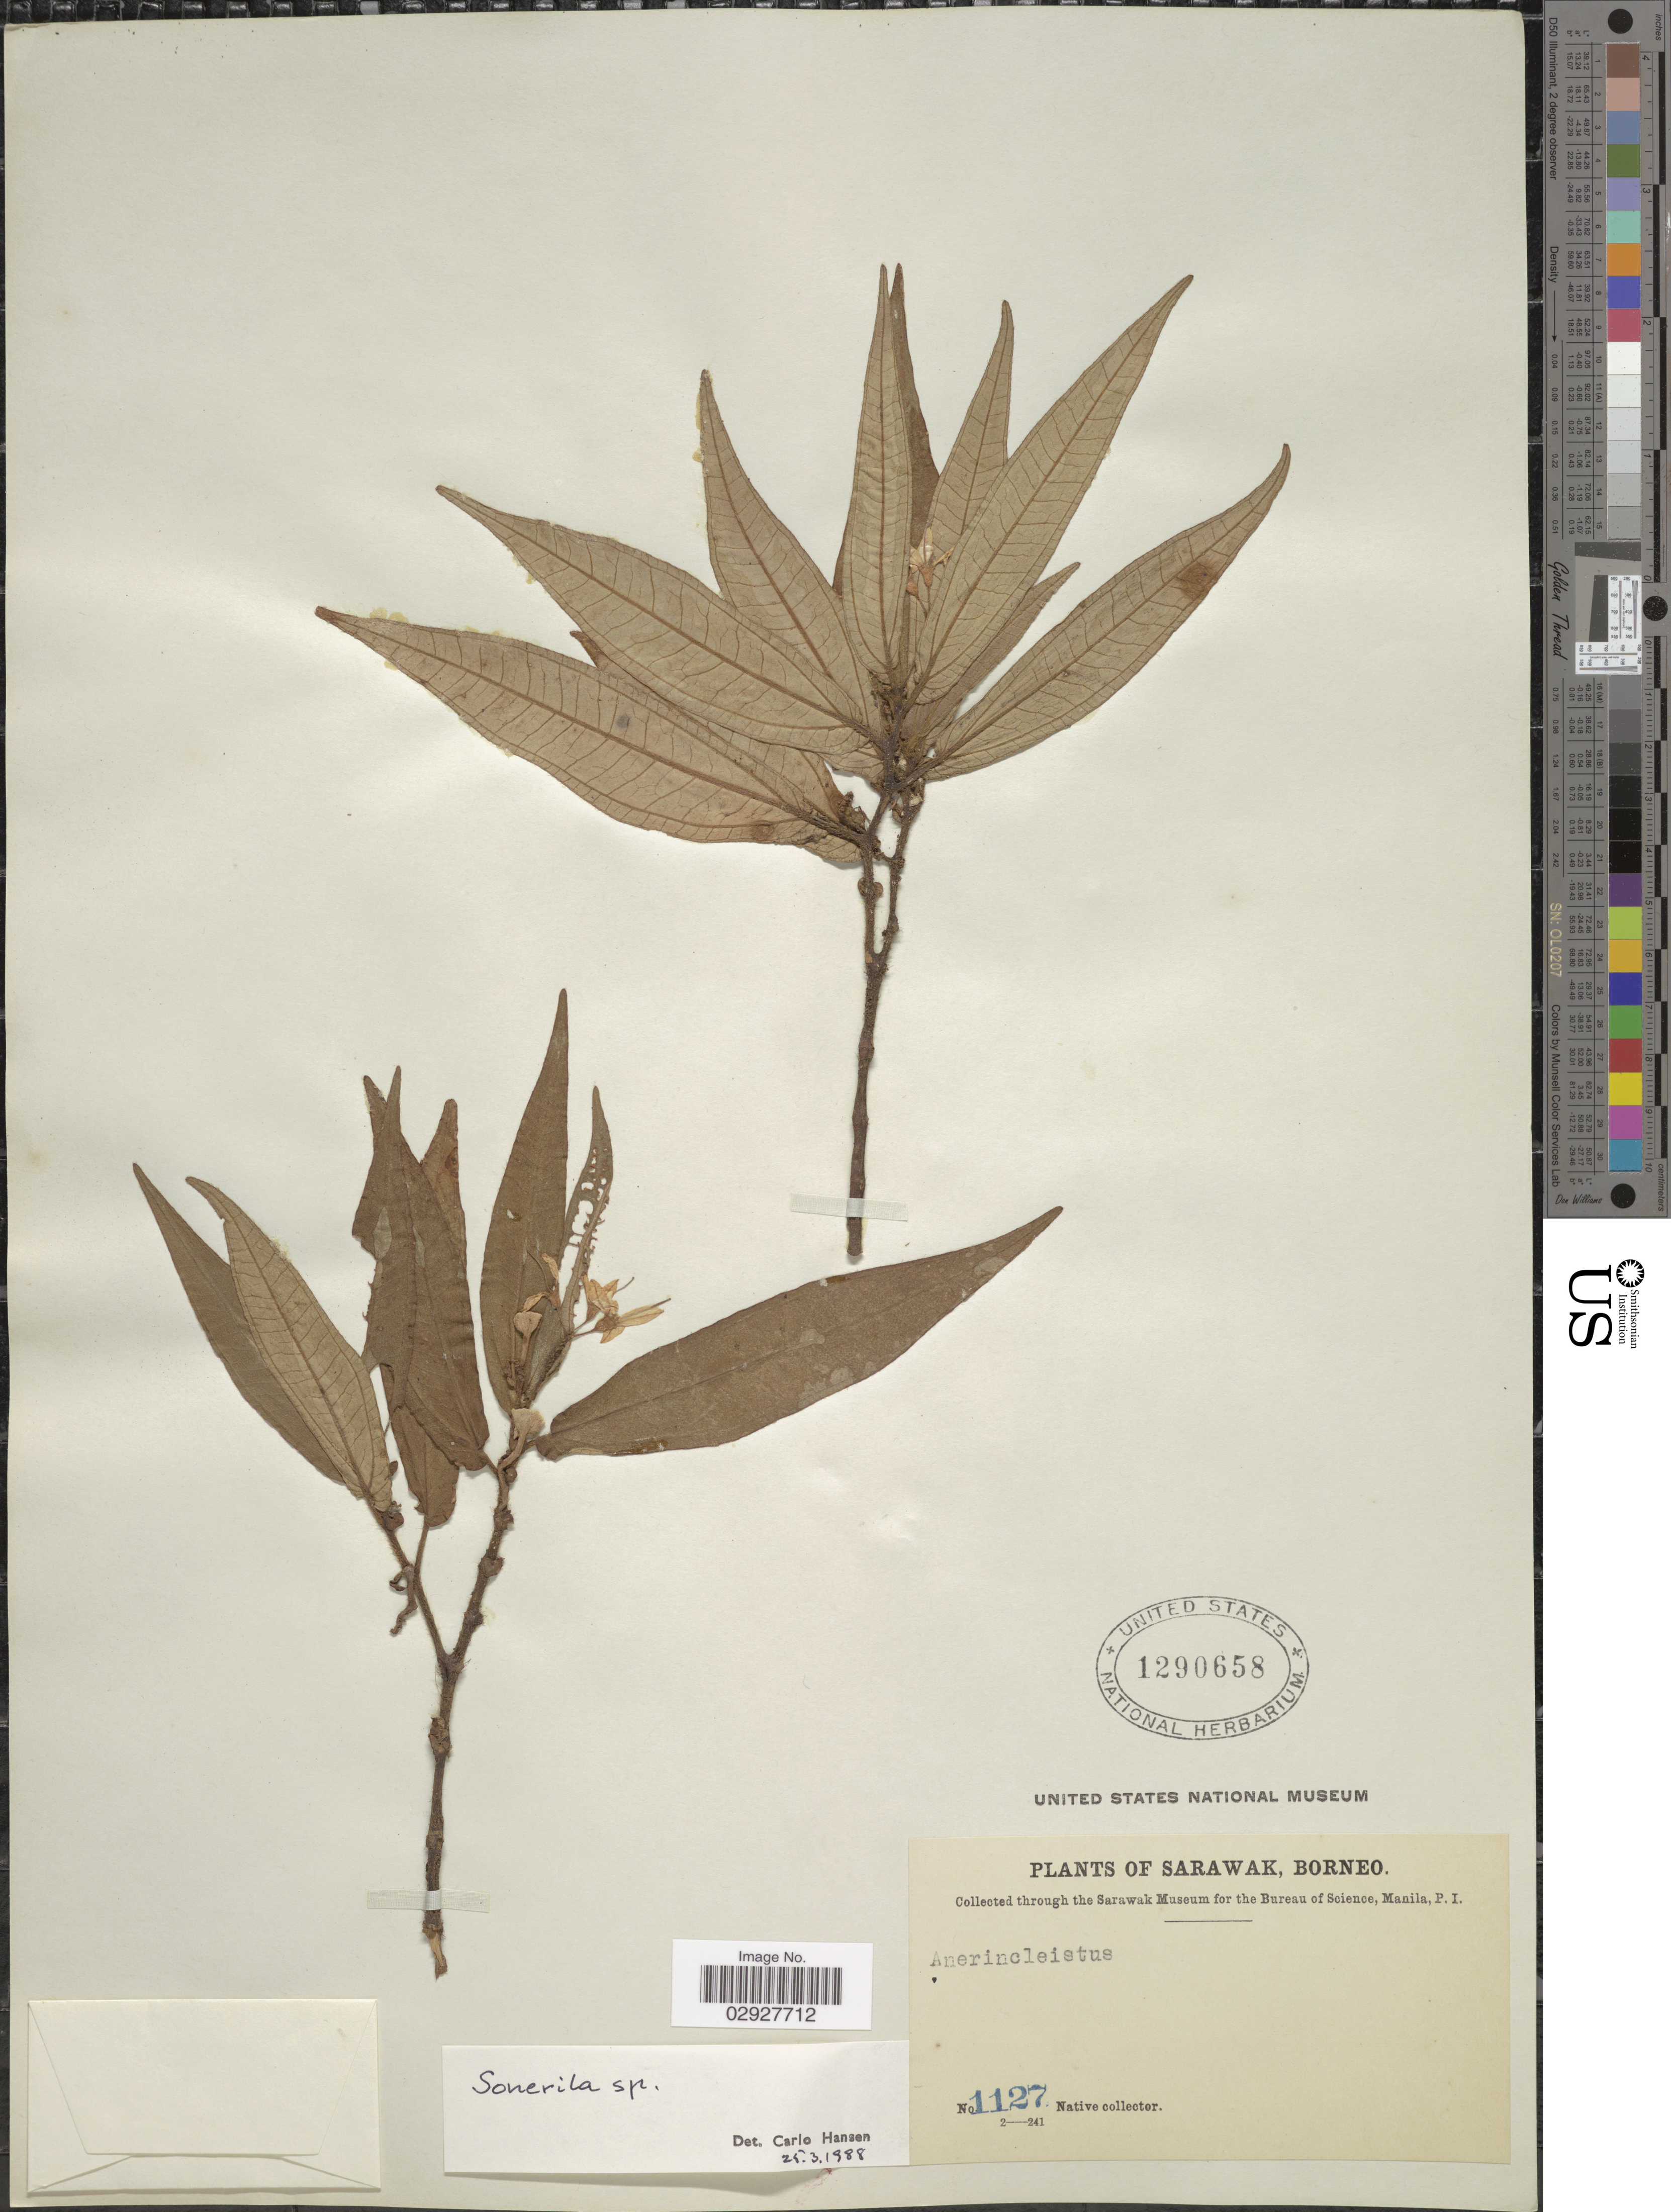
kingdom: Plantae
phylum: Tracheophyta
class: Magnoliopsida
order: Myrtales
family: Melastomataceae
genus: Sonerila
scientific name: Sonerila sp.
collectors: Native collector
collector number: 1127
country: Malaysia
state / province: Sarawak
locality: Borneo.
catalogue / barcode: US 1290658